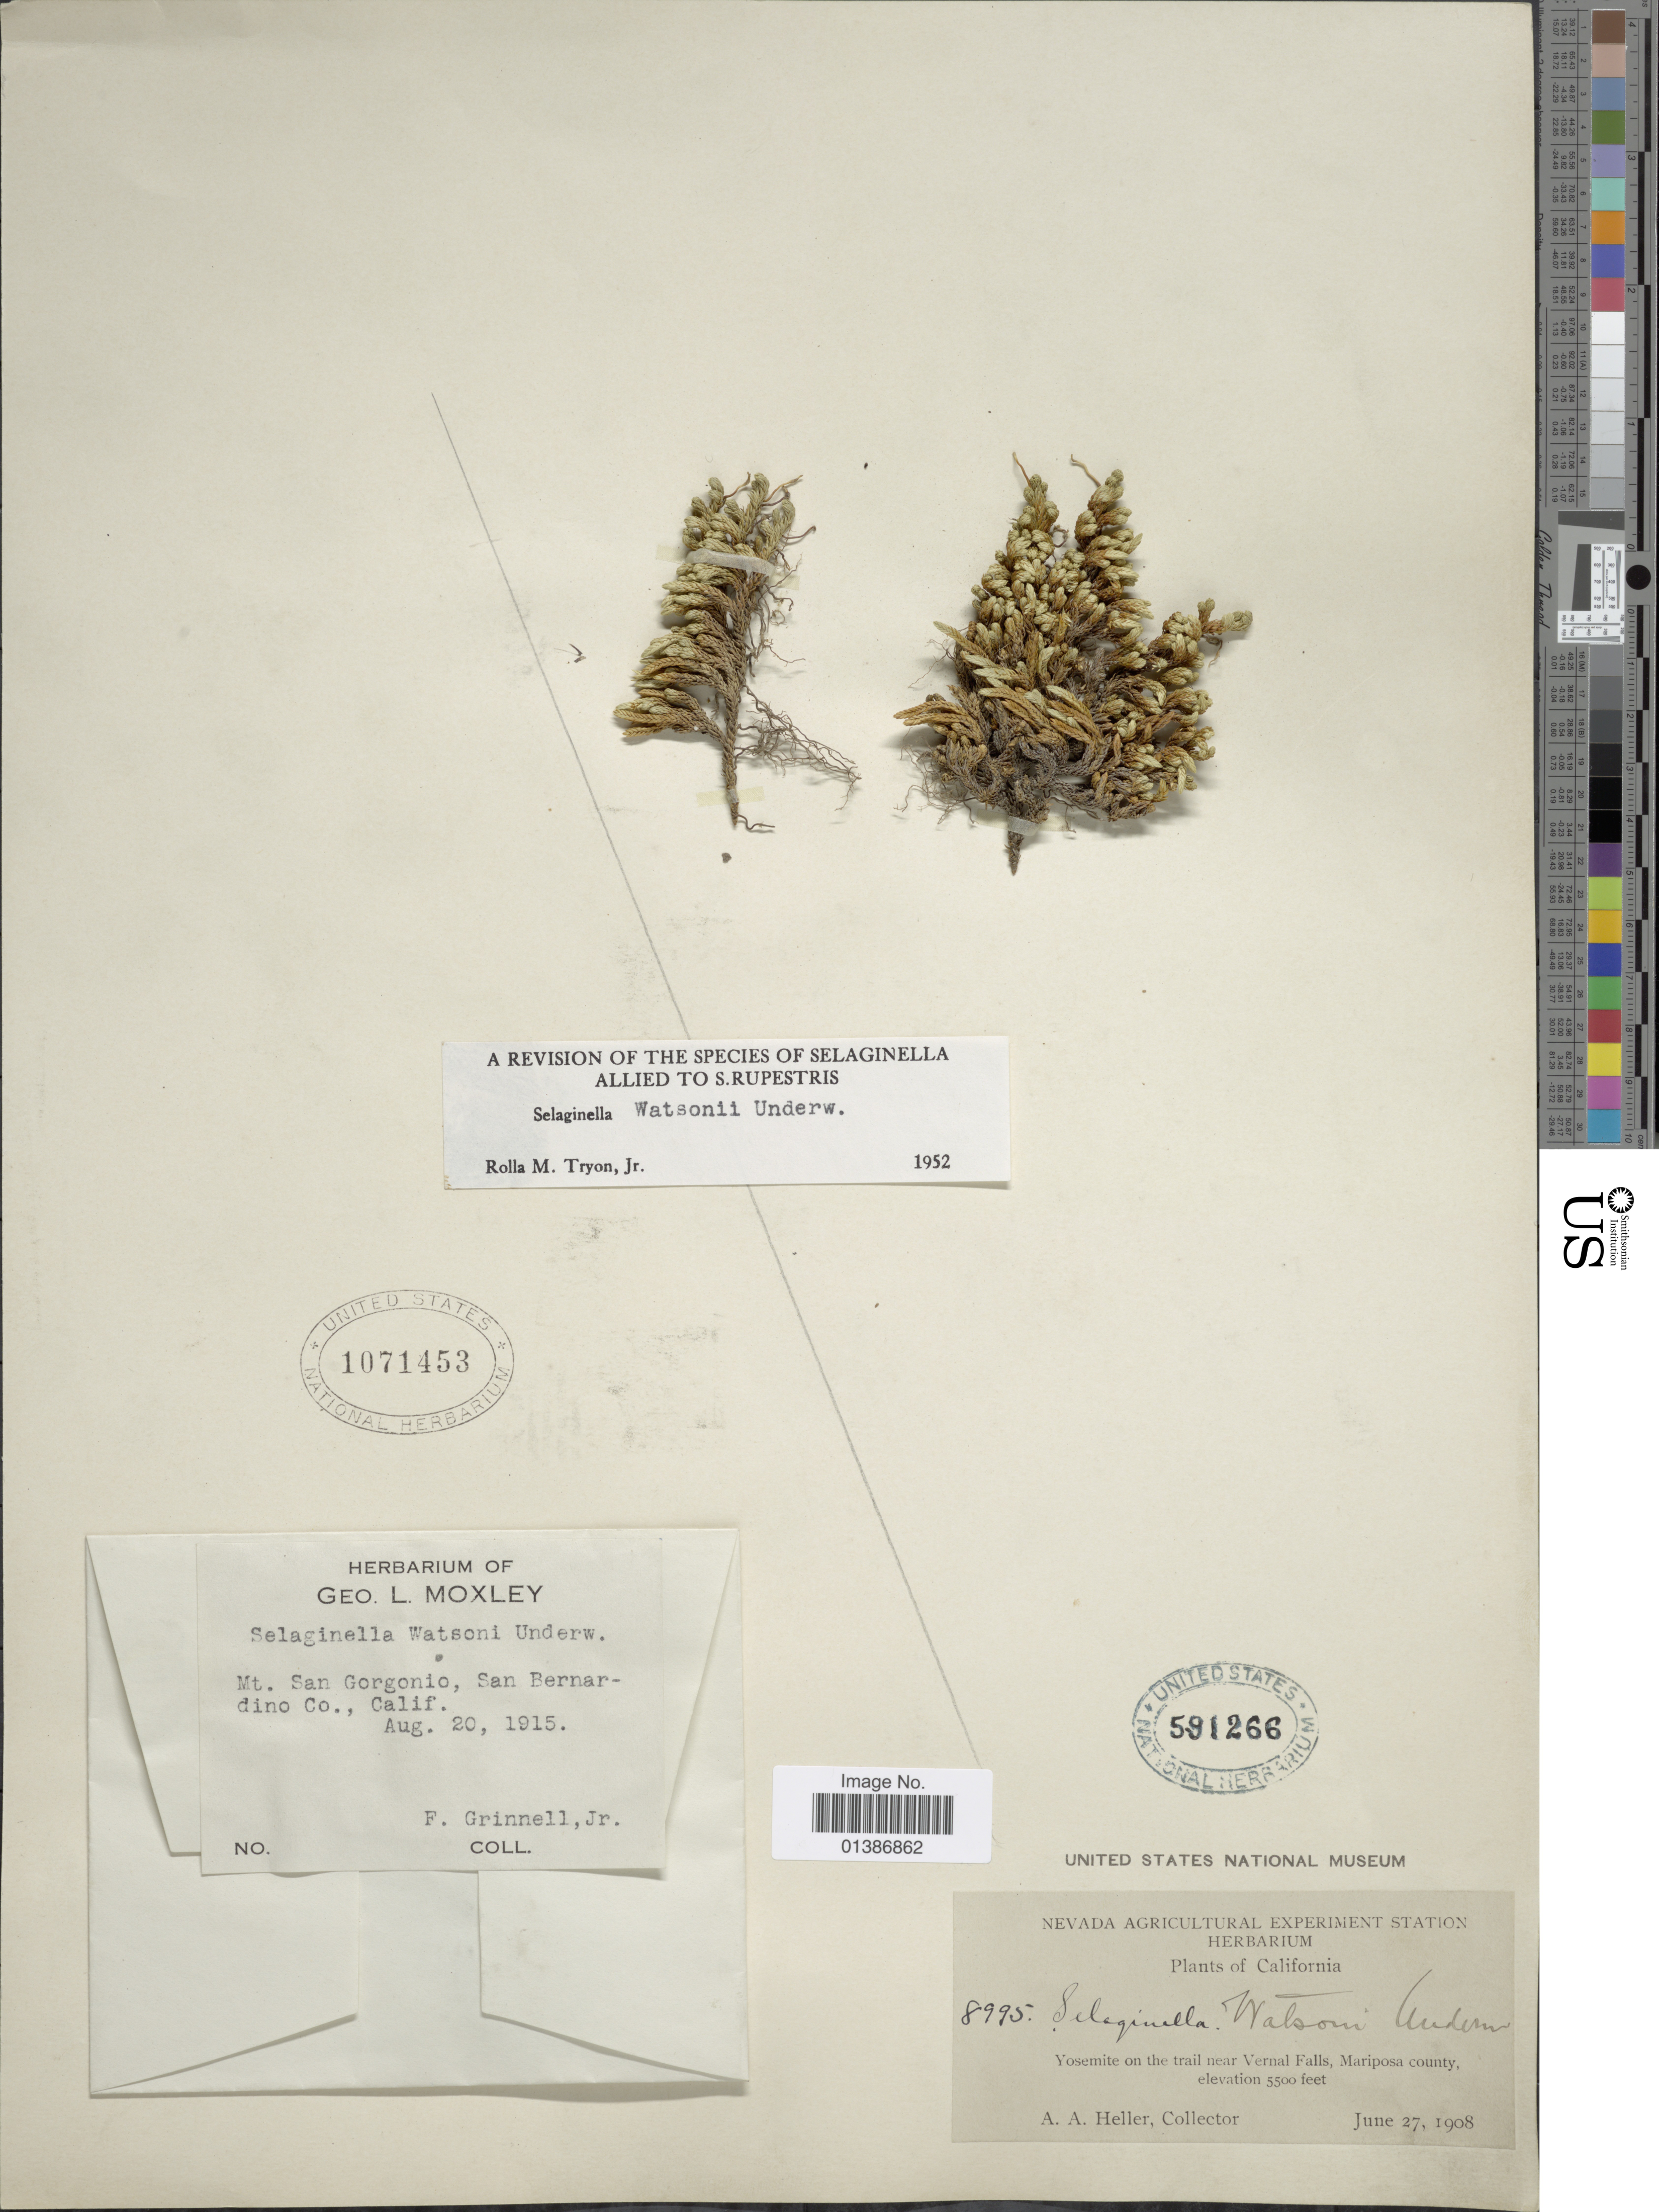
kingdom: Plantae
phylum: Tracheophyta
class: Lycopodiopsida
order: Selaginellales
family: Selaginellaceae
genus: Selaginella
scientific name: Selaginella watsonii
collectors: A. A. Heller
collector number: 8995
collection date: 1908-06-27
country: United States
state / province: California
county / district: Mariposa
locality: Yosemite on the trail near Vernal Falls, Mariposa county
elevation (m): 1676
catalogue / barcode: US 591266